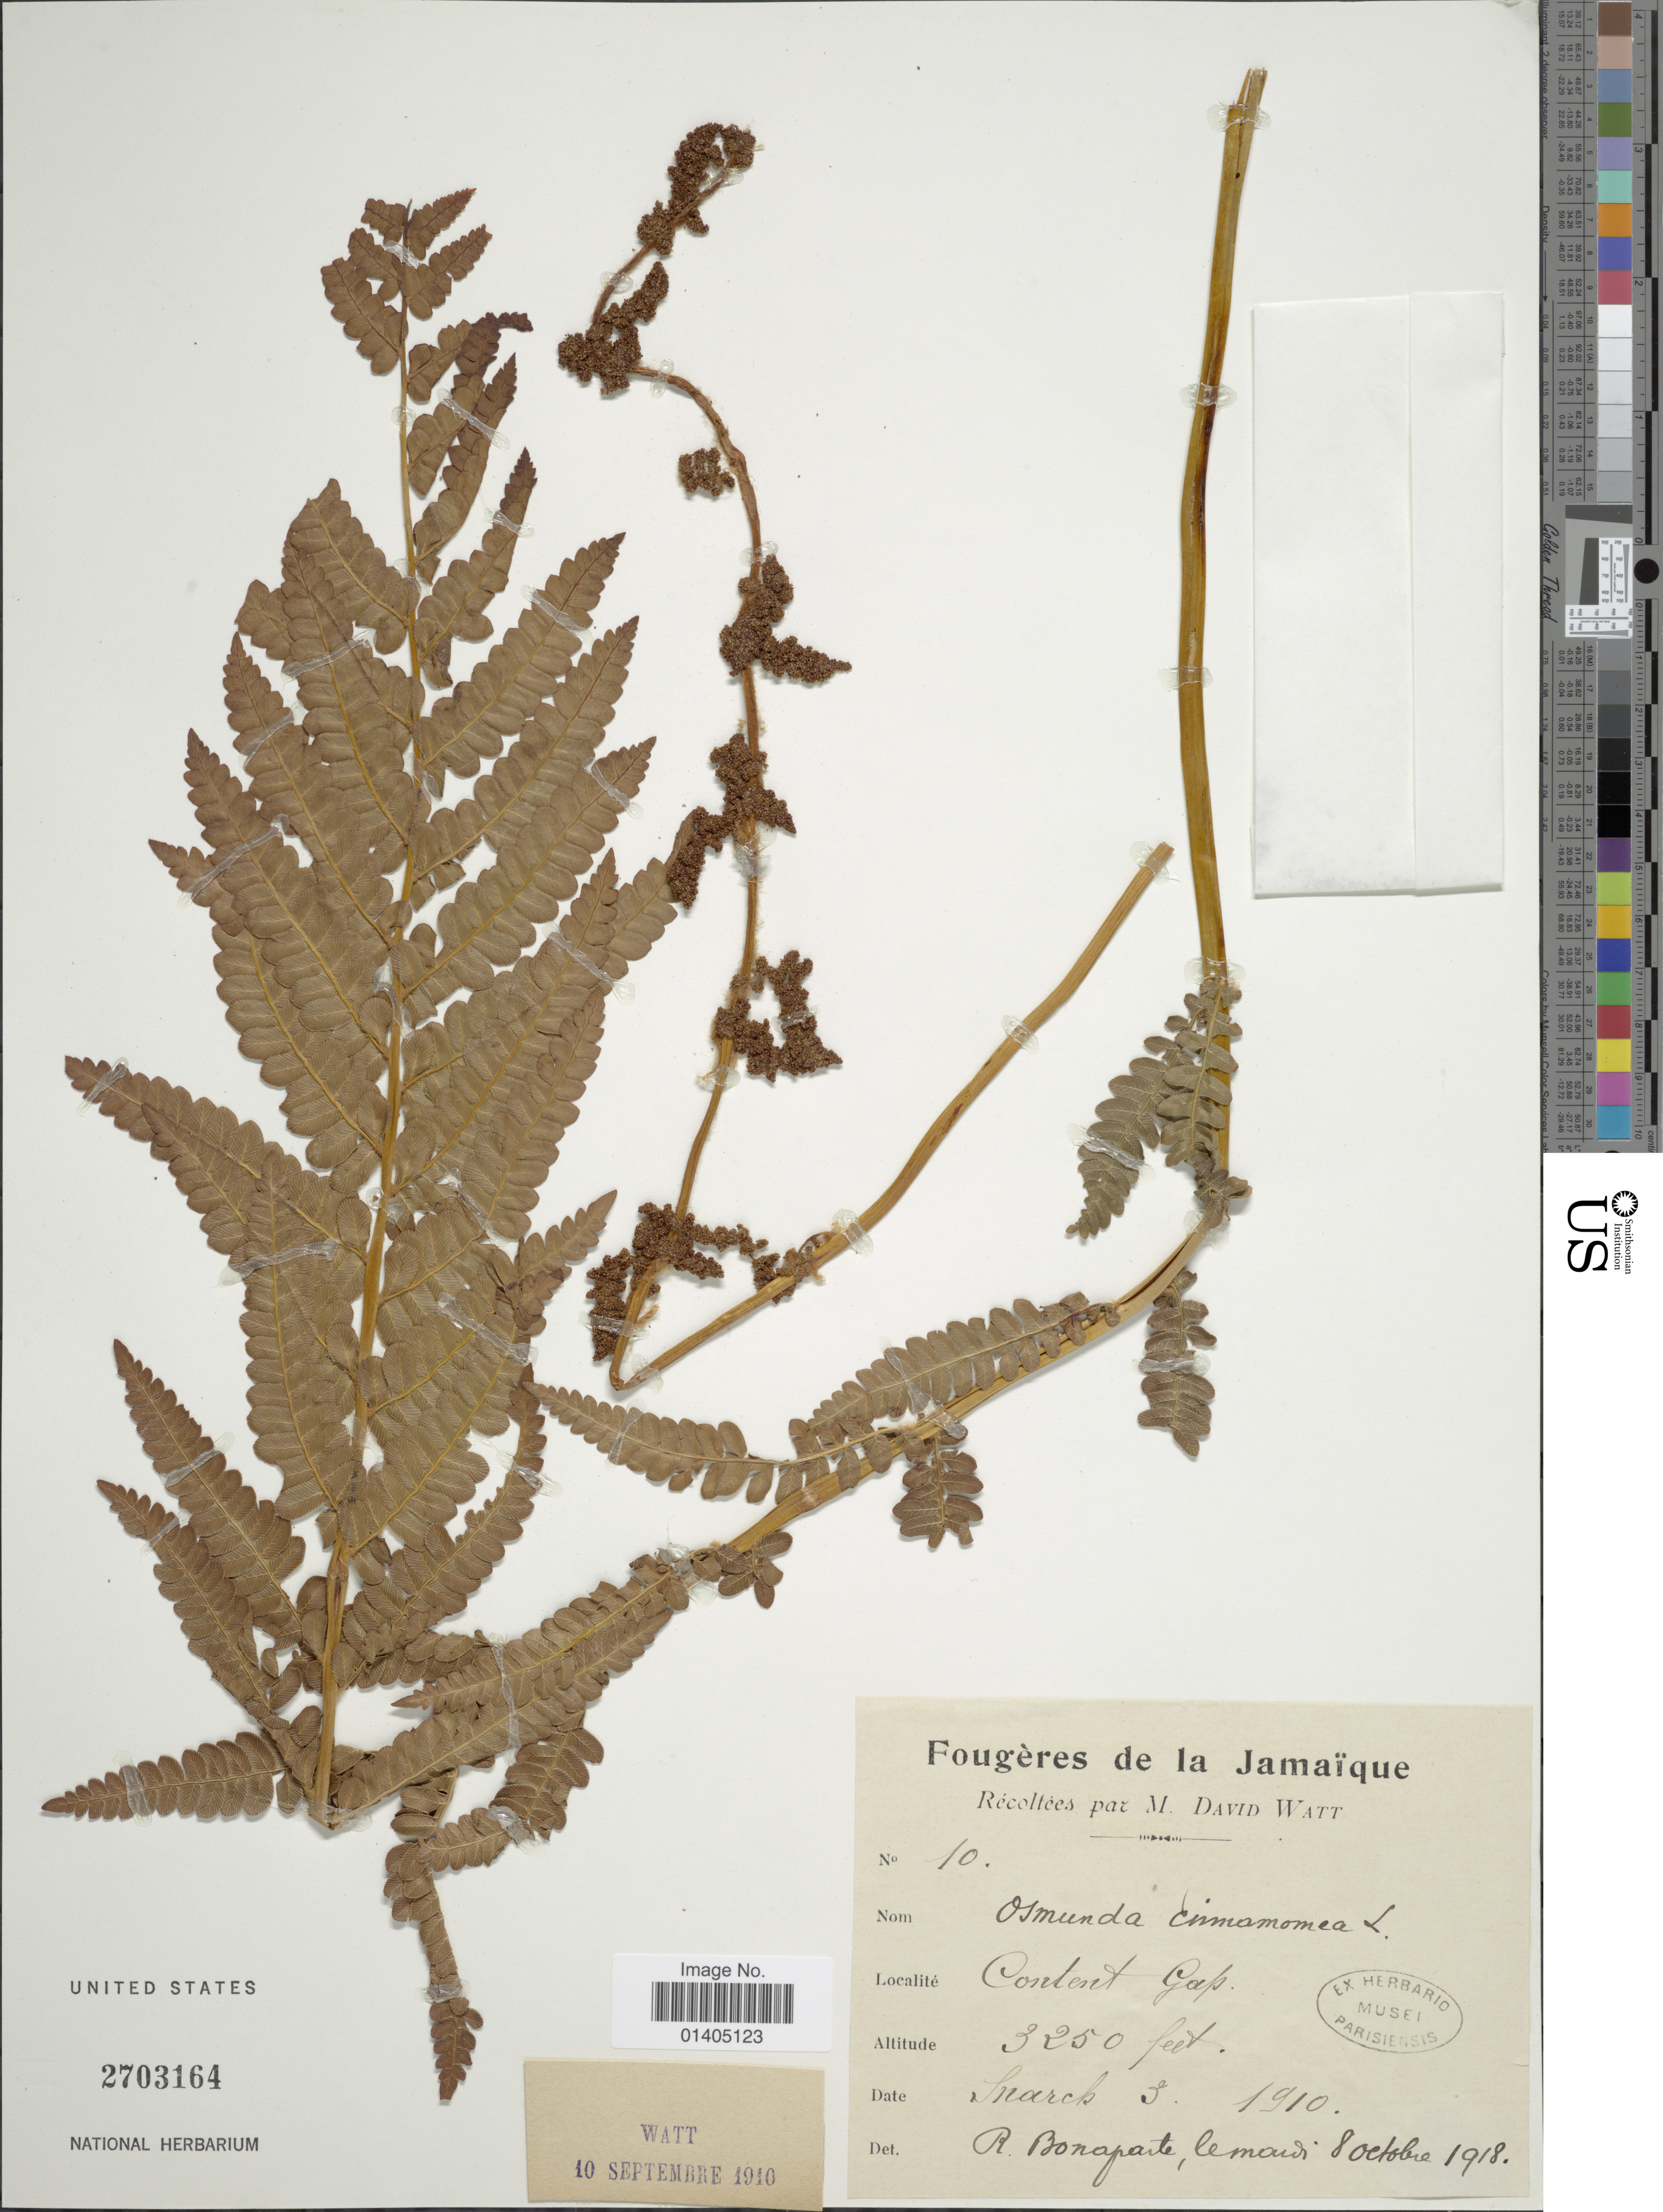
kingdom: Plantae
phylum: Tracheophyta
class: Polypodiopsida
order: Osmundales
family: Osmundaceae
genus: Osmundastrum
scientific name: Osmundastrum cinnamomeum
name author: (L.) C. Presl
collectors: M. Watt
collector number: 10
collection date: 1910-03-03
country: Jamaica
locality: Content Gap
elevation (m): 991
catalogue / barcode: US 2703164